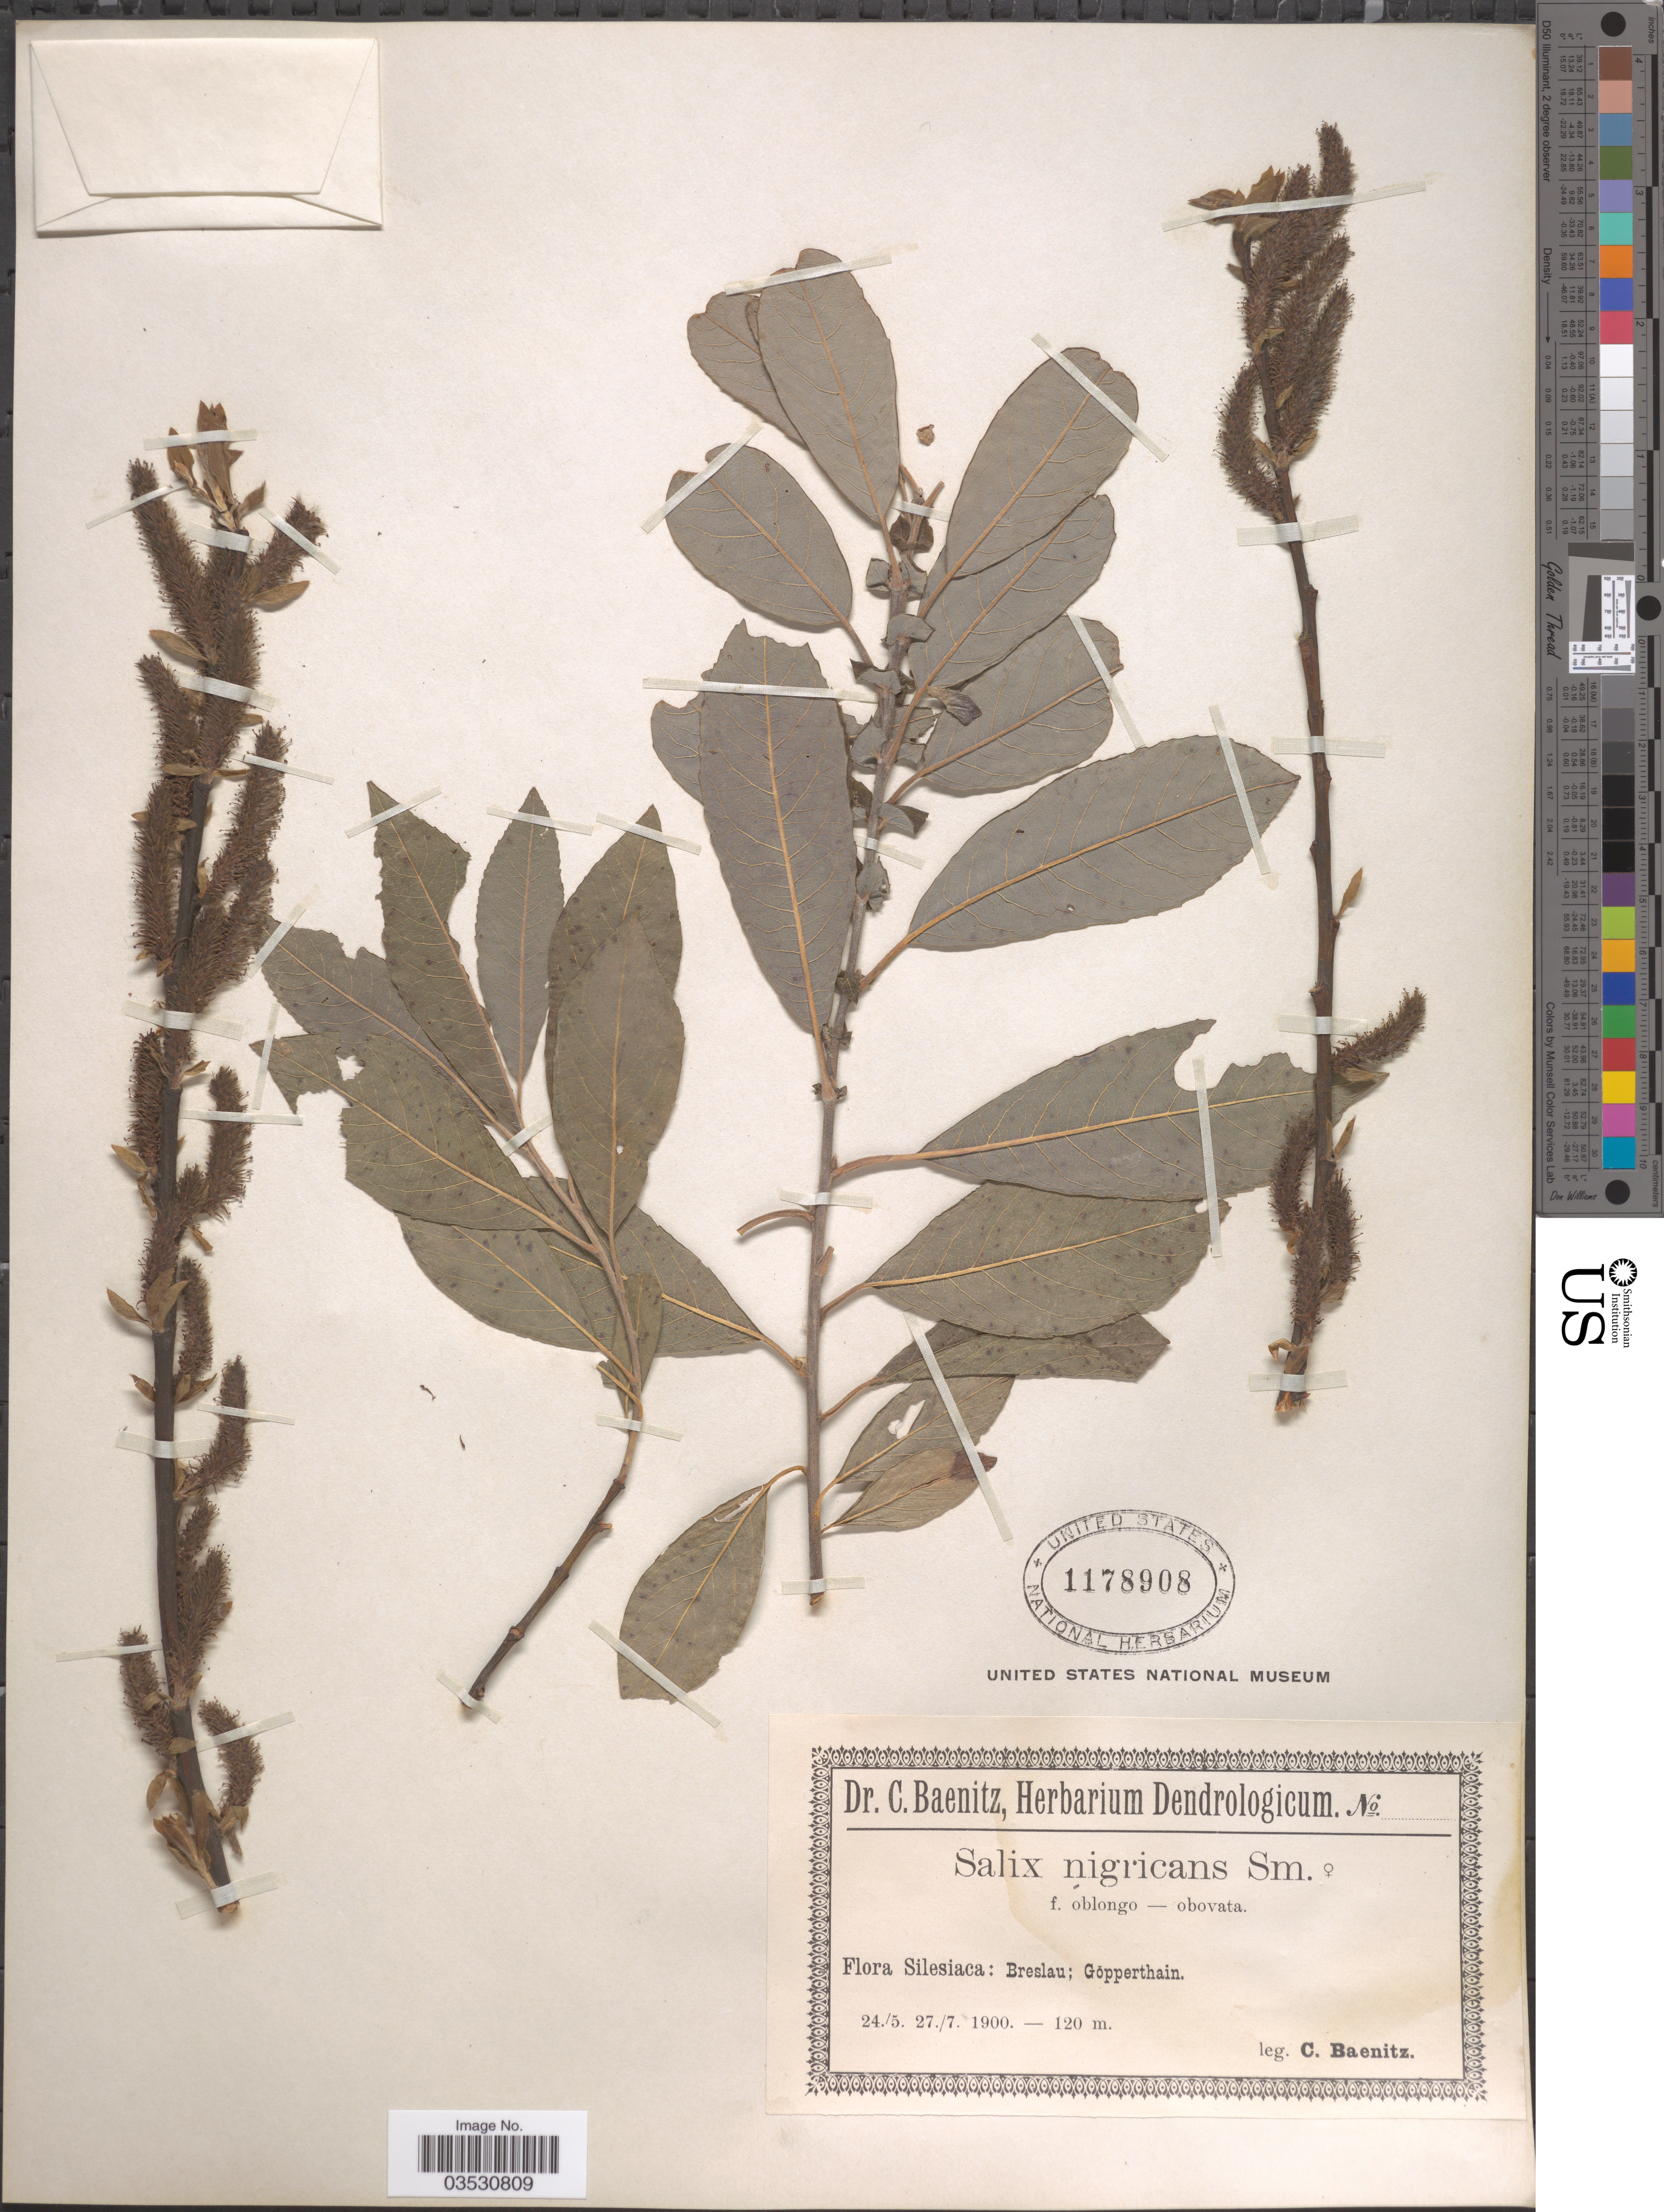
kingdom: Plantae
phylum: Tracheophyta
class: Magnoliopsida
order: Malpighiales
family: Salicaceae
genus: Salix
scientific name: Salix nigricans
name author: Sm.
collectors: C. G. Baenitz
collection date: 1900-05-24/1900-07-27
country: Poland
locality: Silesiaca: Breslau; Göpperthain.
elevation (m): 120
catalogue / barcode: US 1178908